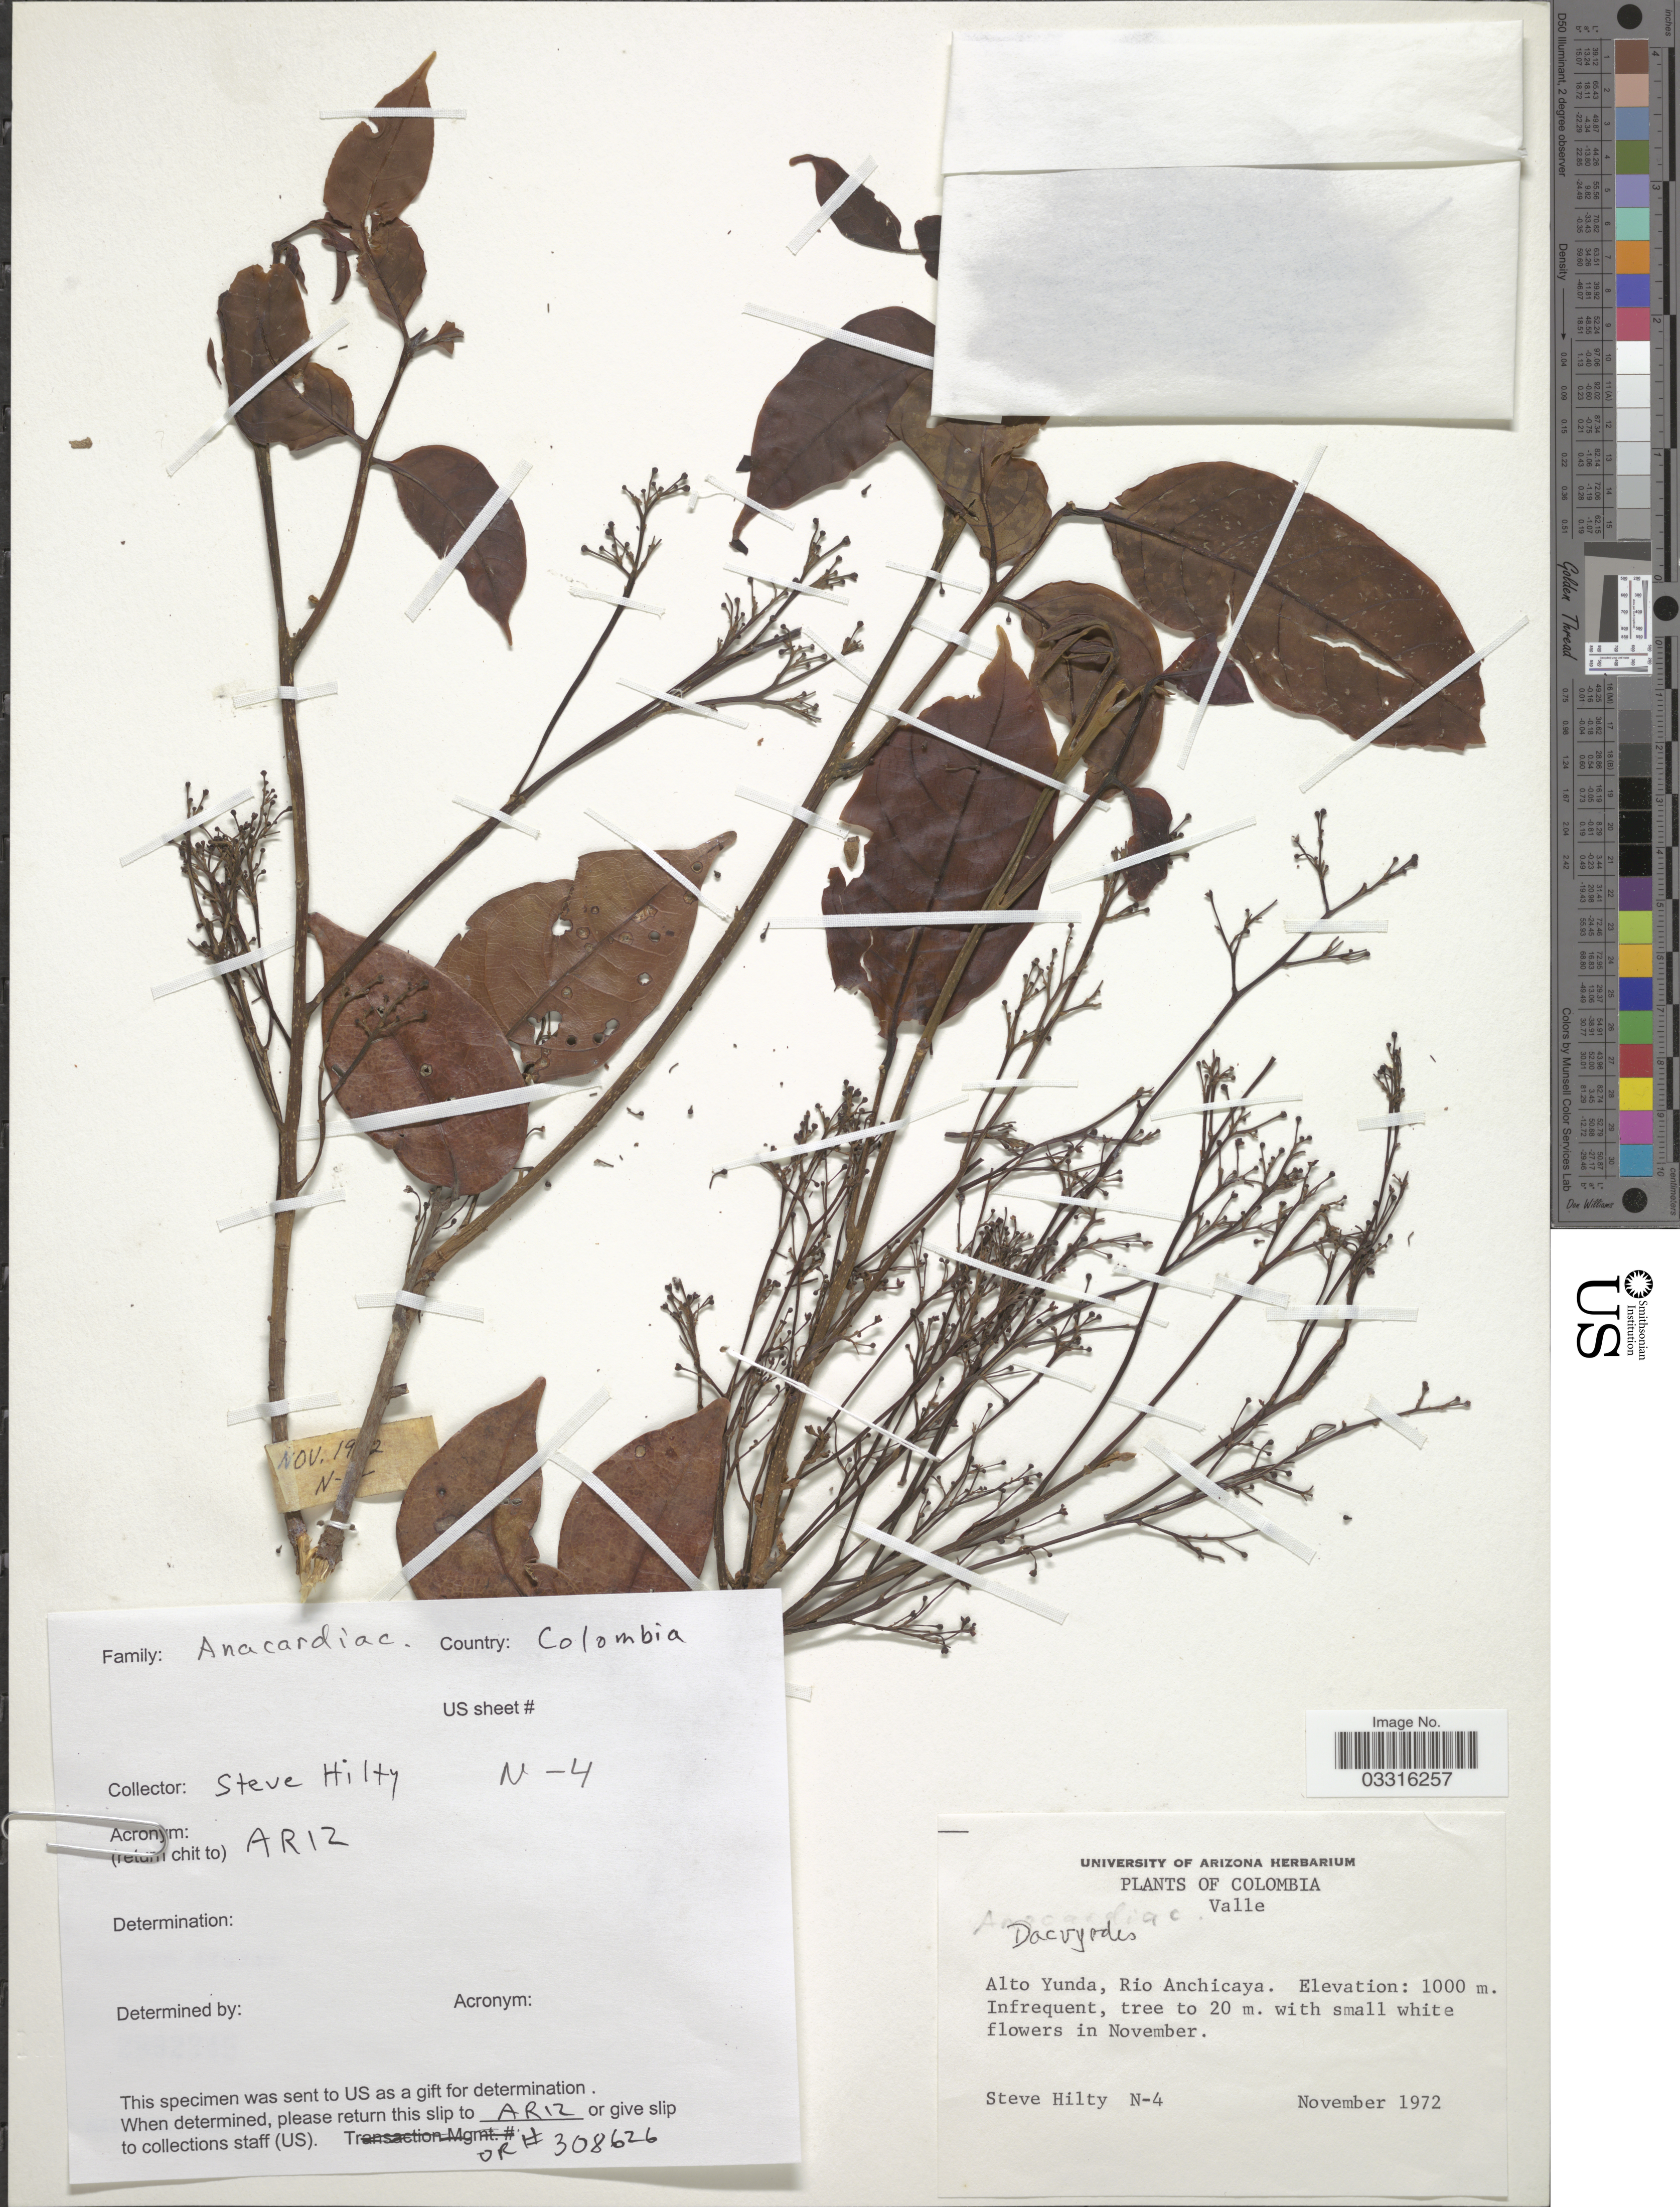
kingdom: Plantae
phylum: Tracheophyta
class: Magnoliopsida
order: Sapindales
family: Burseraceae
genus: Dacryodes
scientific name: Dacryodes sp.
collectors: S. Hilty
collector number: N-4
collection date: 1972-11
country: Colombia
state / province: Valle del Cauca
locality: Valle, Alto Yunda, Rio Anchicaya.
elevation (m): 1000